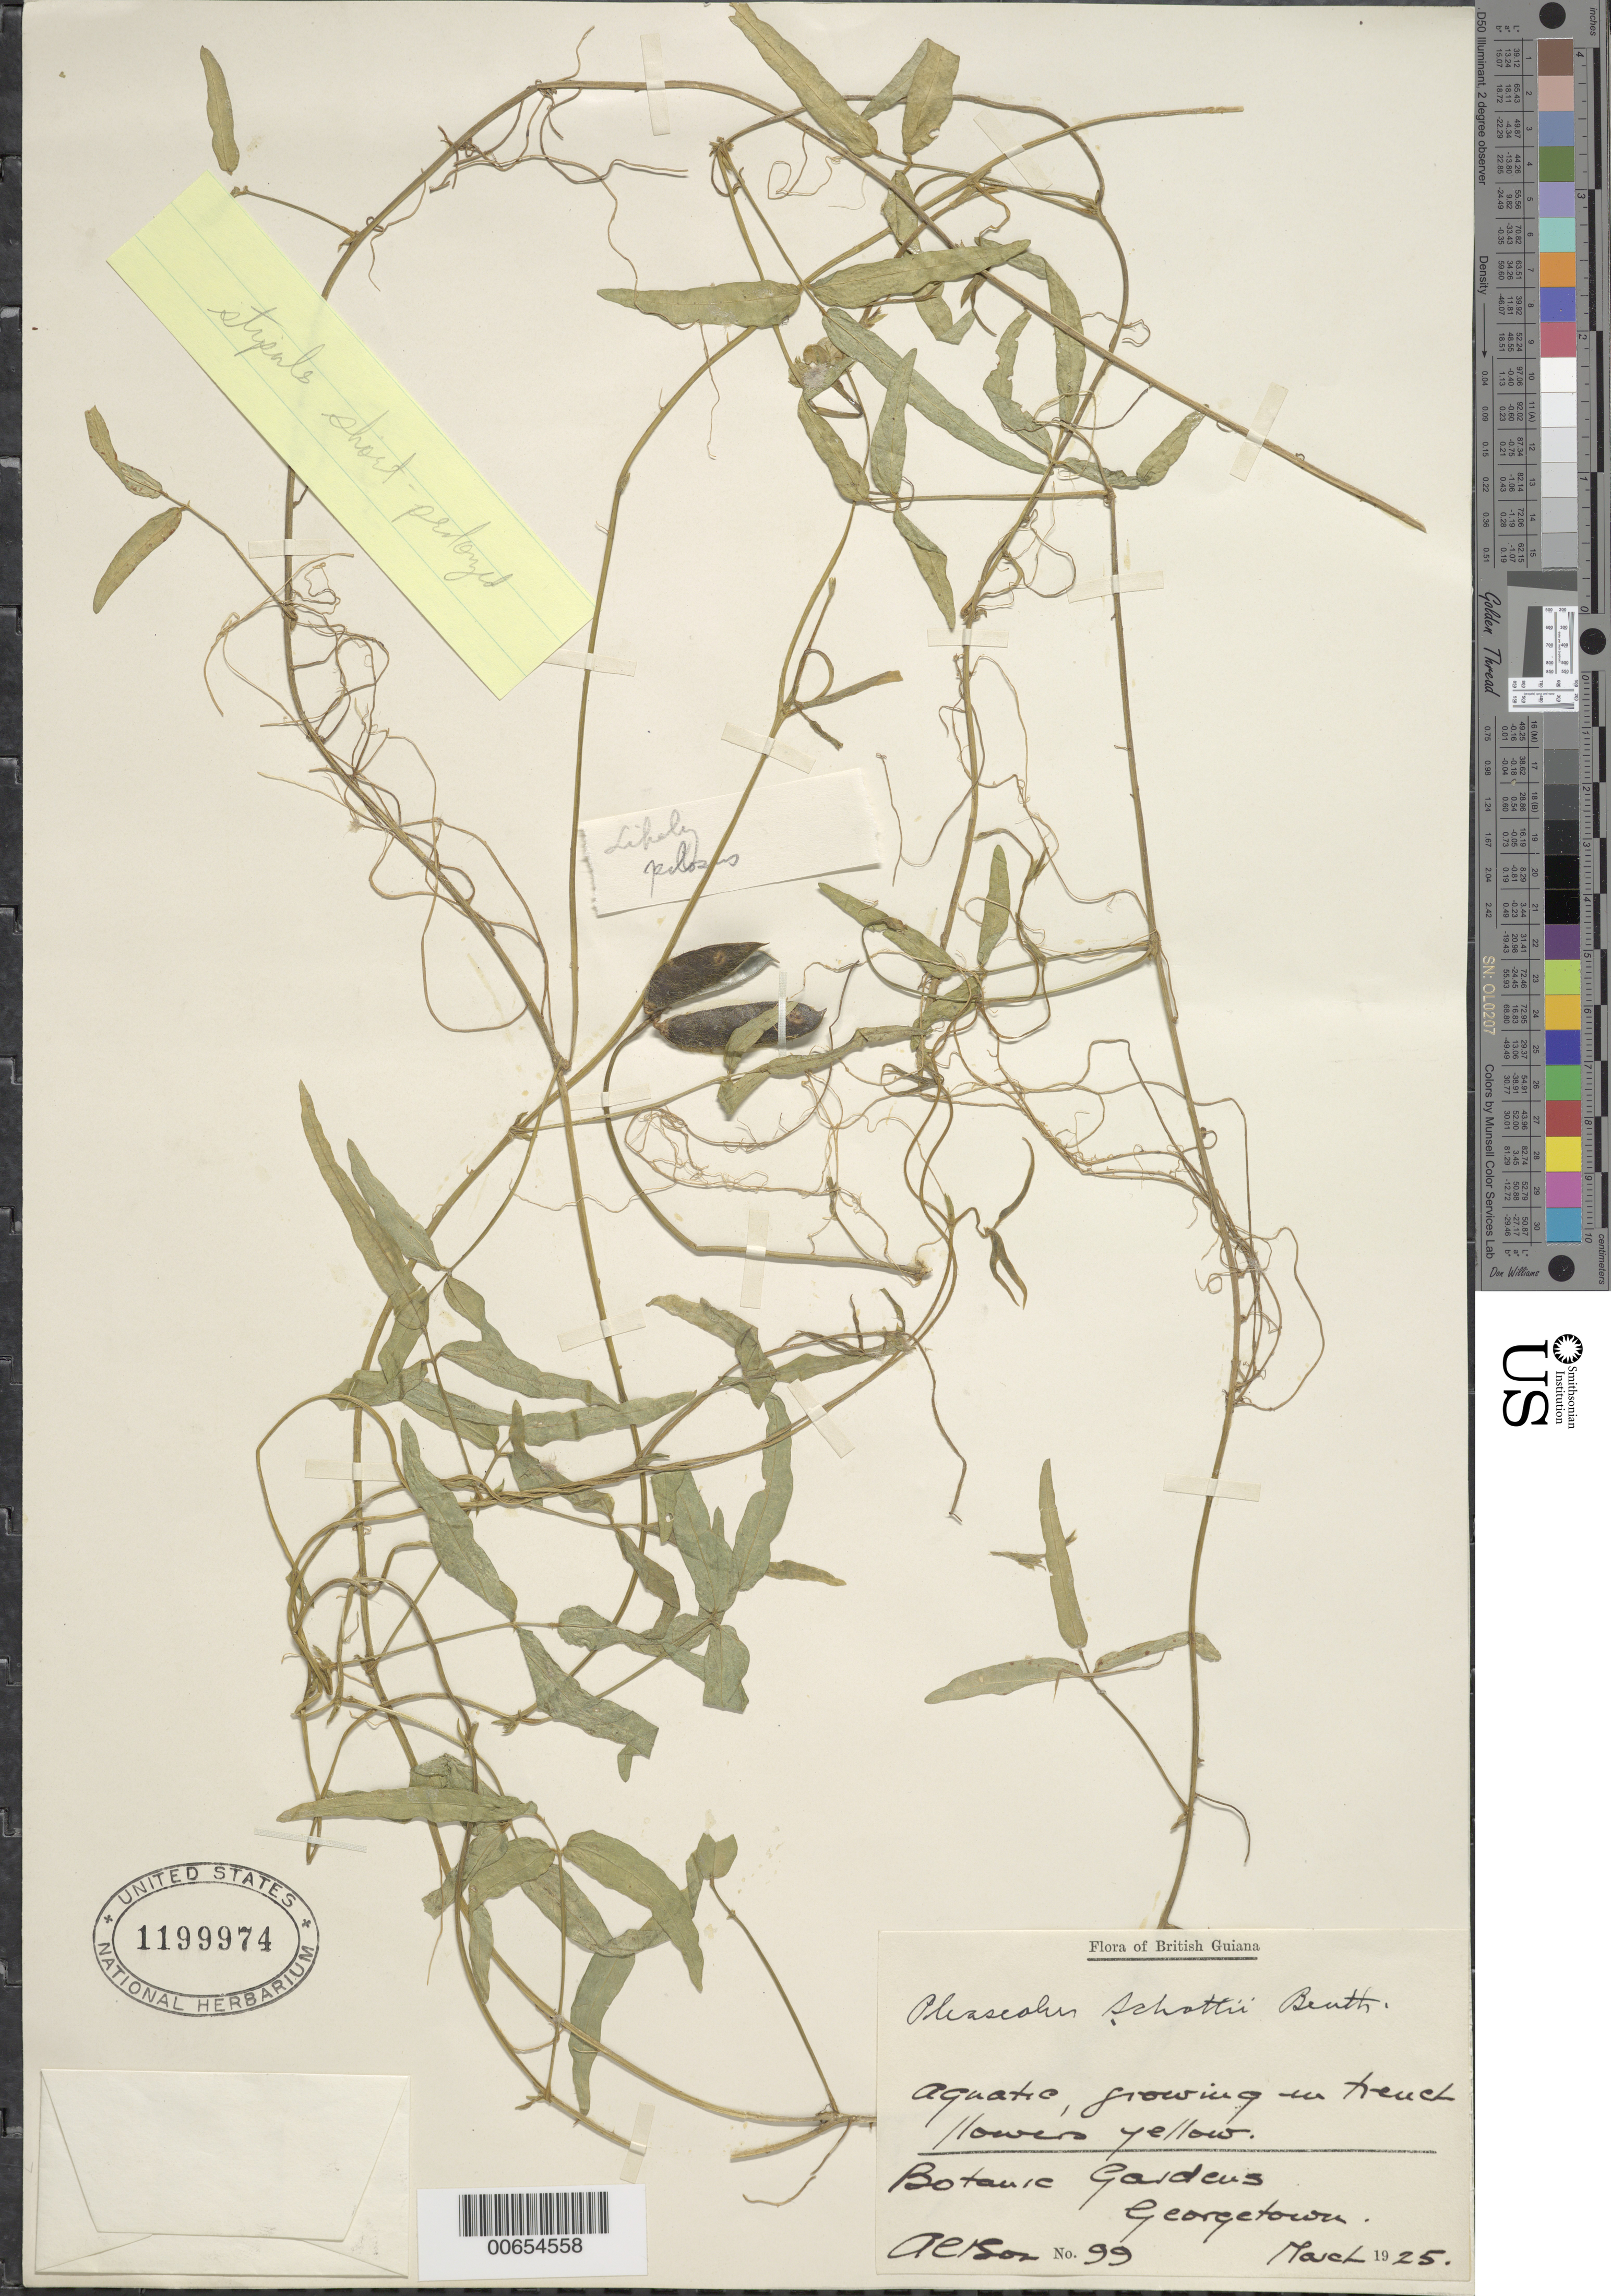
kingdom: Plantae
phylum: Tracheophyta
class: Magnoliopsida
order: Fabales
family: Fabaceae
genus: Vigna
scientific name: Vigna longifolia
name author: (Benth.) Verdc.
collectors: -- Aelson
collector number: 99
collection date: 1925-03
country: Guyana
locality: British Guiana. Botanic Gardens. Georgetown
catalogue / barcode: US 1199974